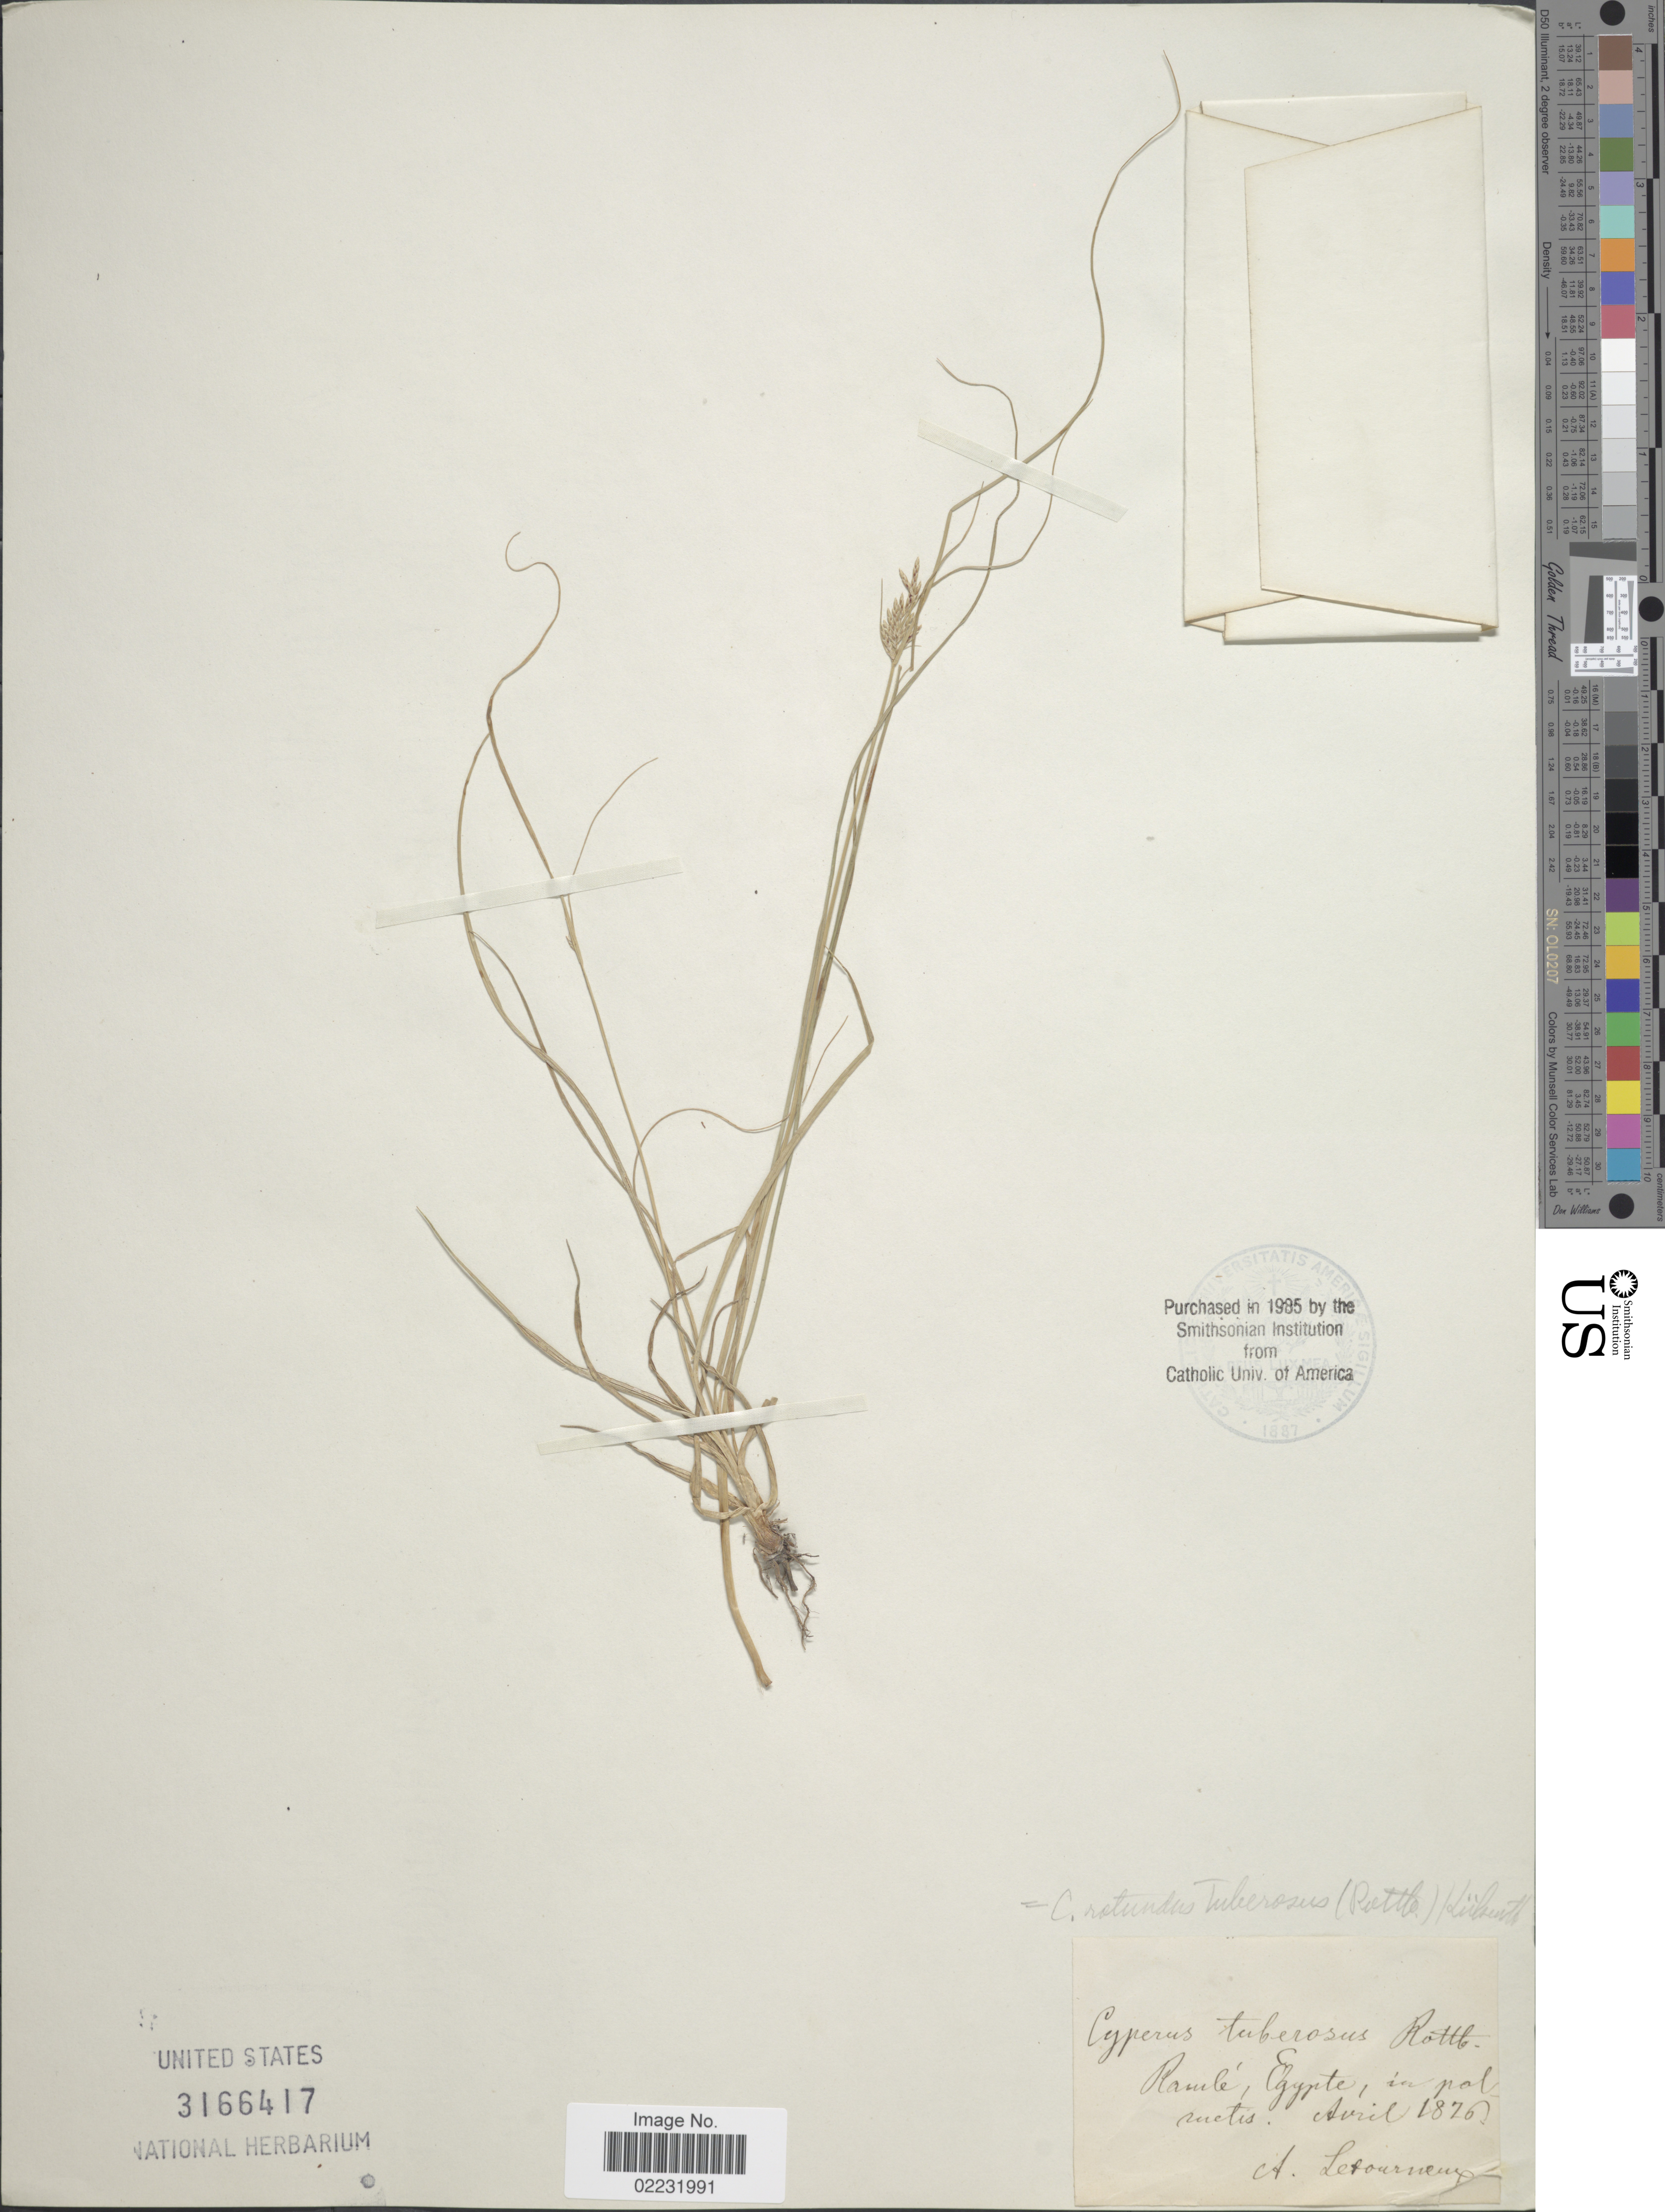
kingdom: Plantae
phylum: Tracheophyta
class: Liliopsida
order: Poales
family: Cyperaceae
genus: Cyperus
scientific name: Cyperus rotundus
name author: L.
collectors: A. Letourneux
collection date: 1826-04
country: Egypt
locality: Raule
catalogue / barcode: US 3166417